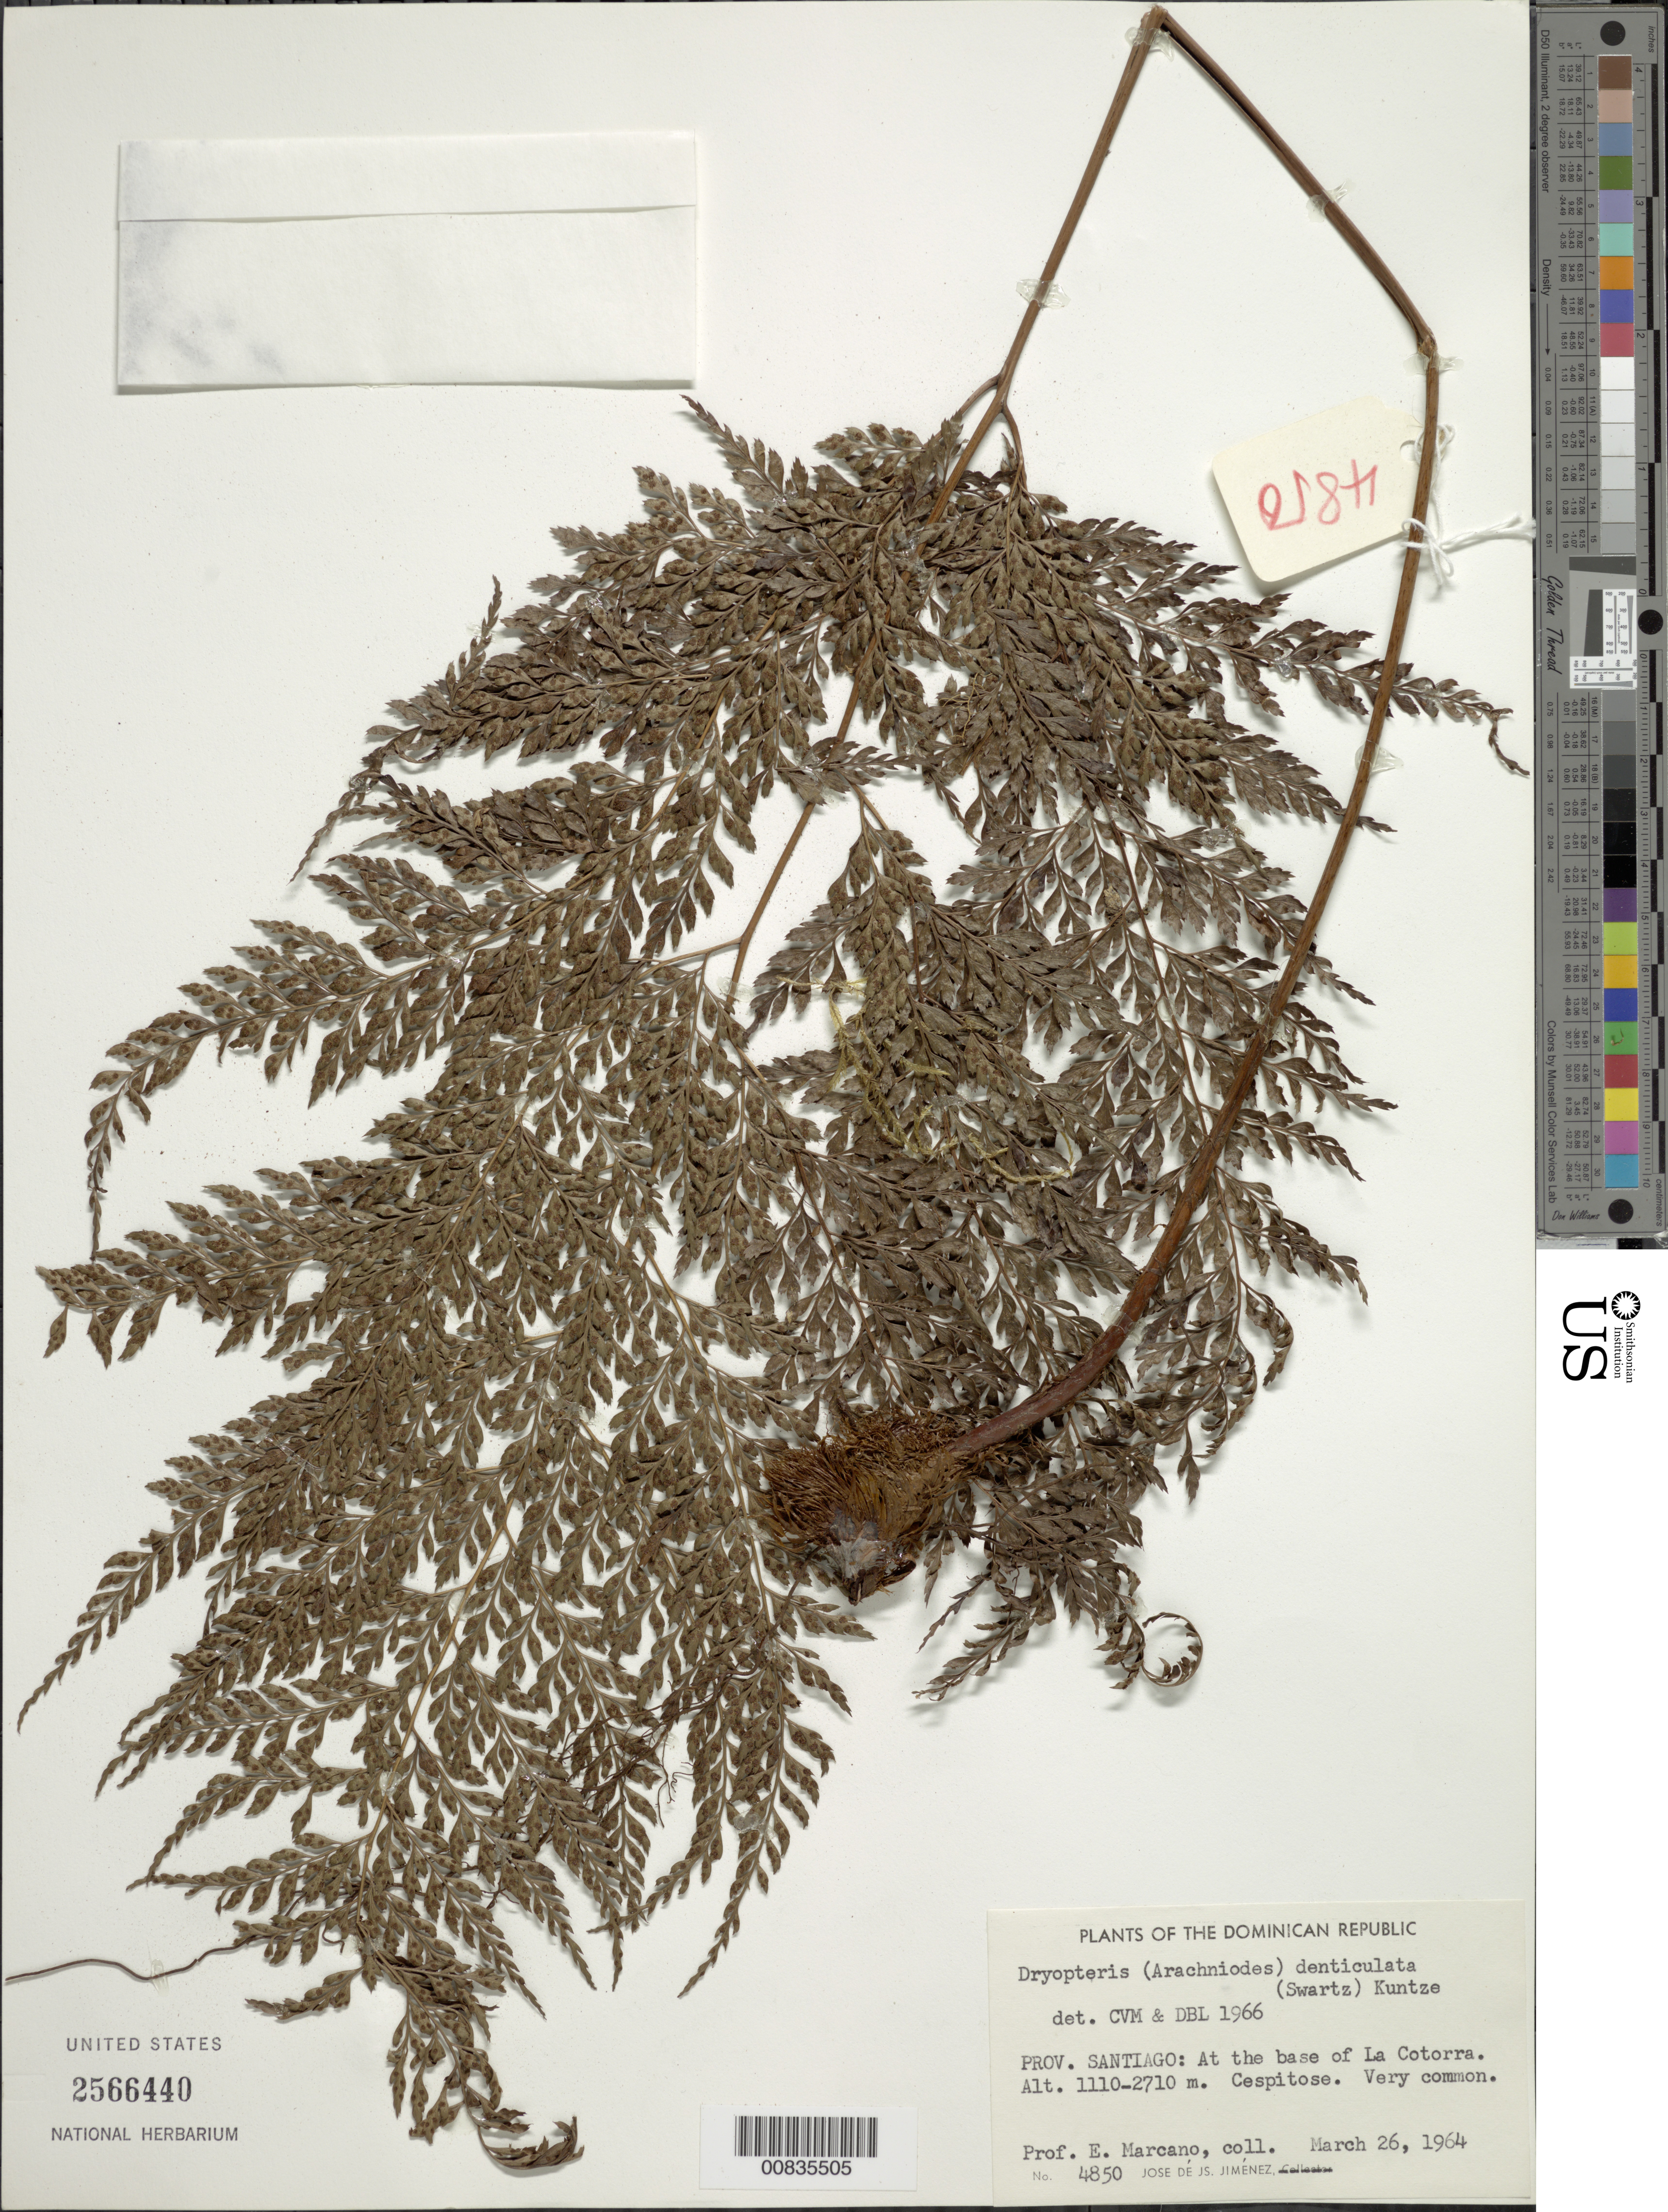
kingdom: Plantae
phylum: Tracheophyta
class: Polypodiopsida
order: Polypodiales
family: Dryopteridaceae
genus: Arachniodes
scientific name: Arachniodes denticulata var. denticulata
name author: (Sw.) Ching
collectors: E. J. Marcano F. & J. J. Jiménez Almonte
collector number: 4850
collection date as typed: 26 Mar 1964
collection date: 1964-03-26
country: Dominican Republic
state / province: Santiago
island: Hispaniola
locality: La Cotorra, at base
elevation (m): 1110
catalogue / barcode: US 2566440